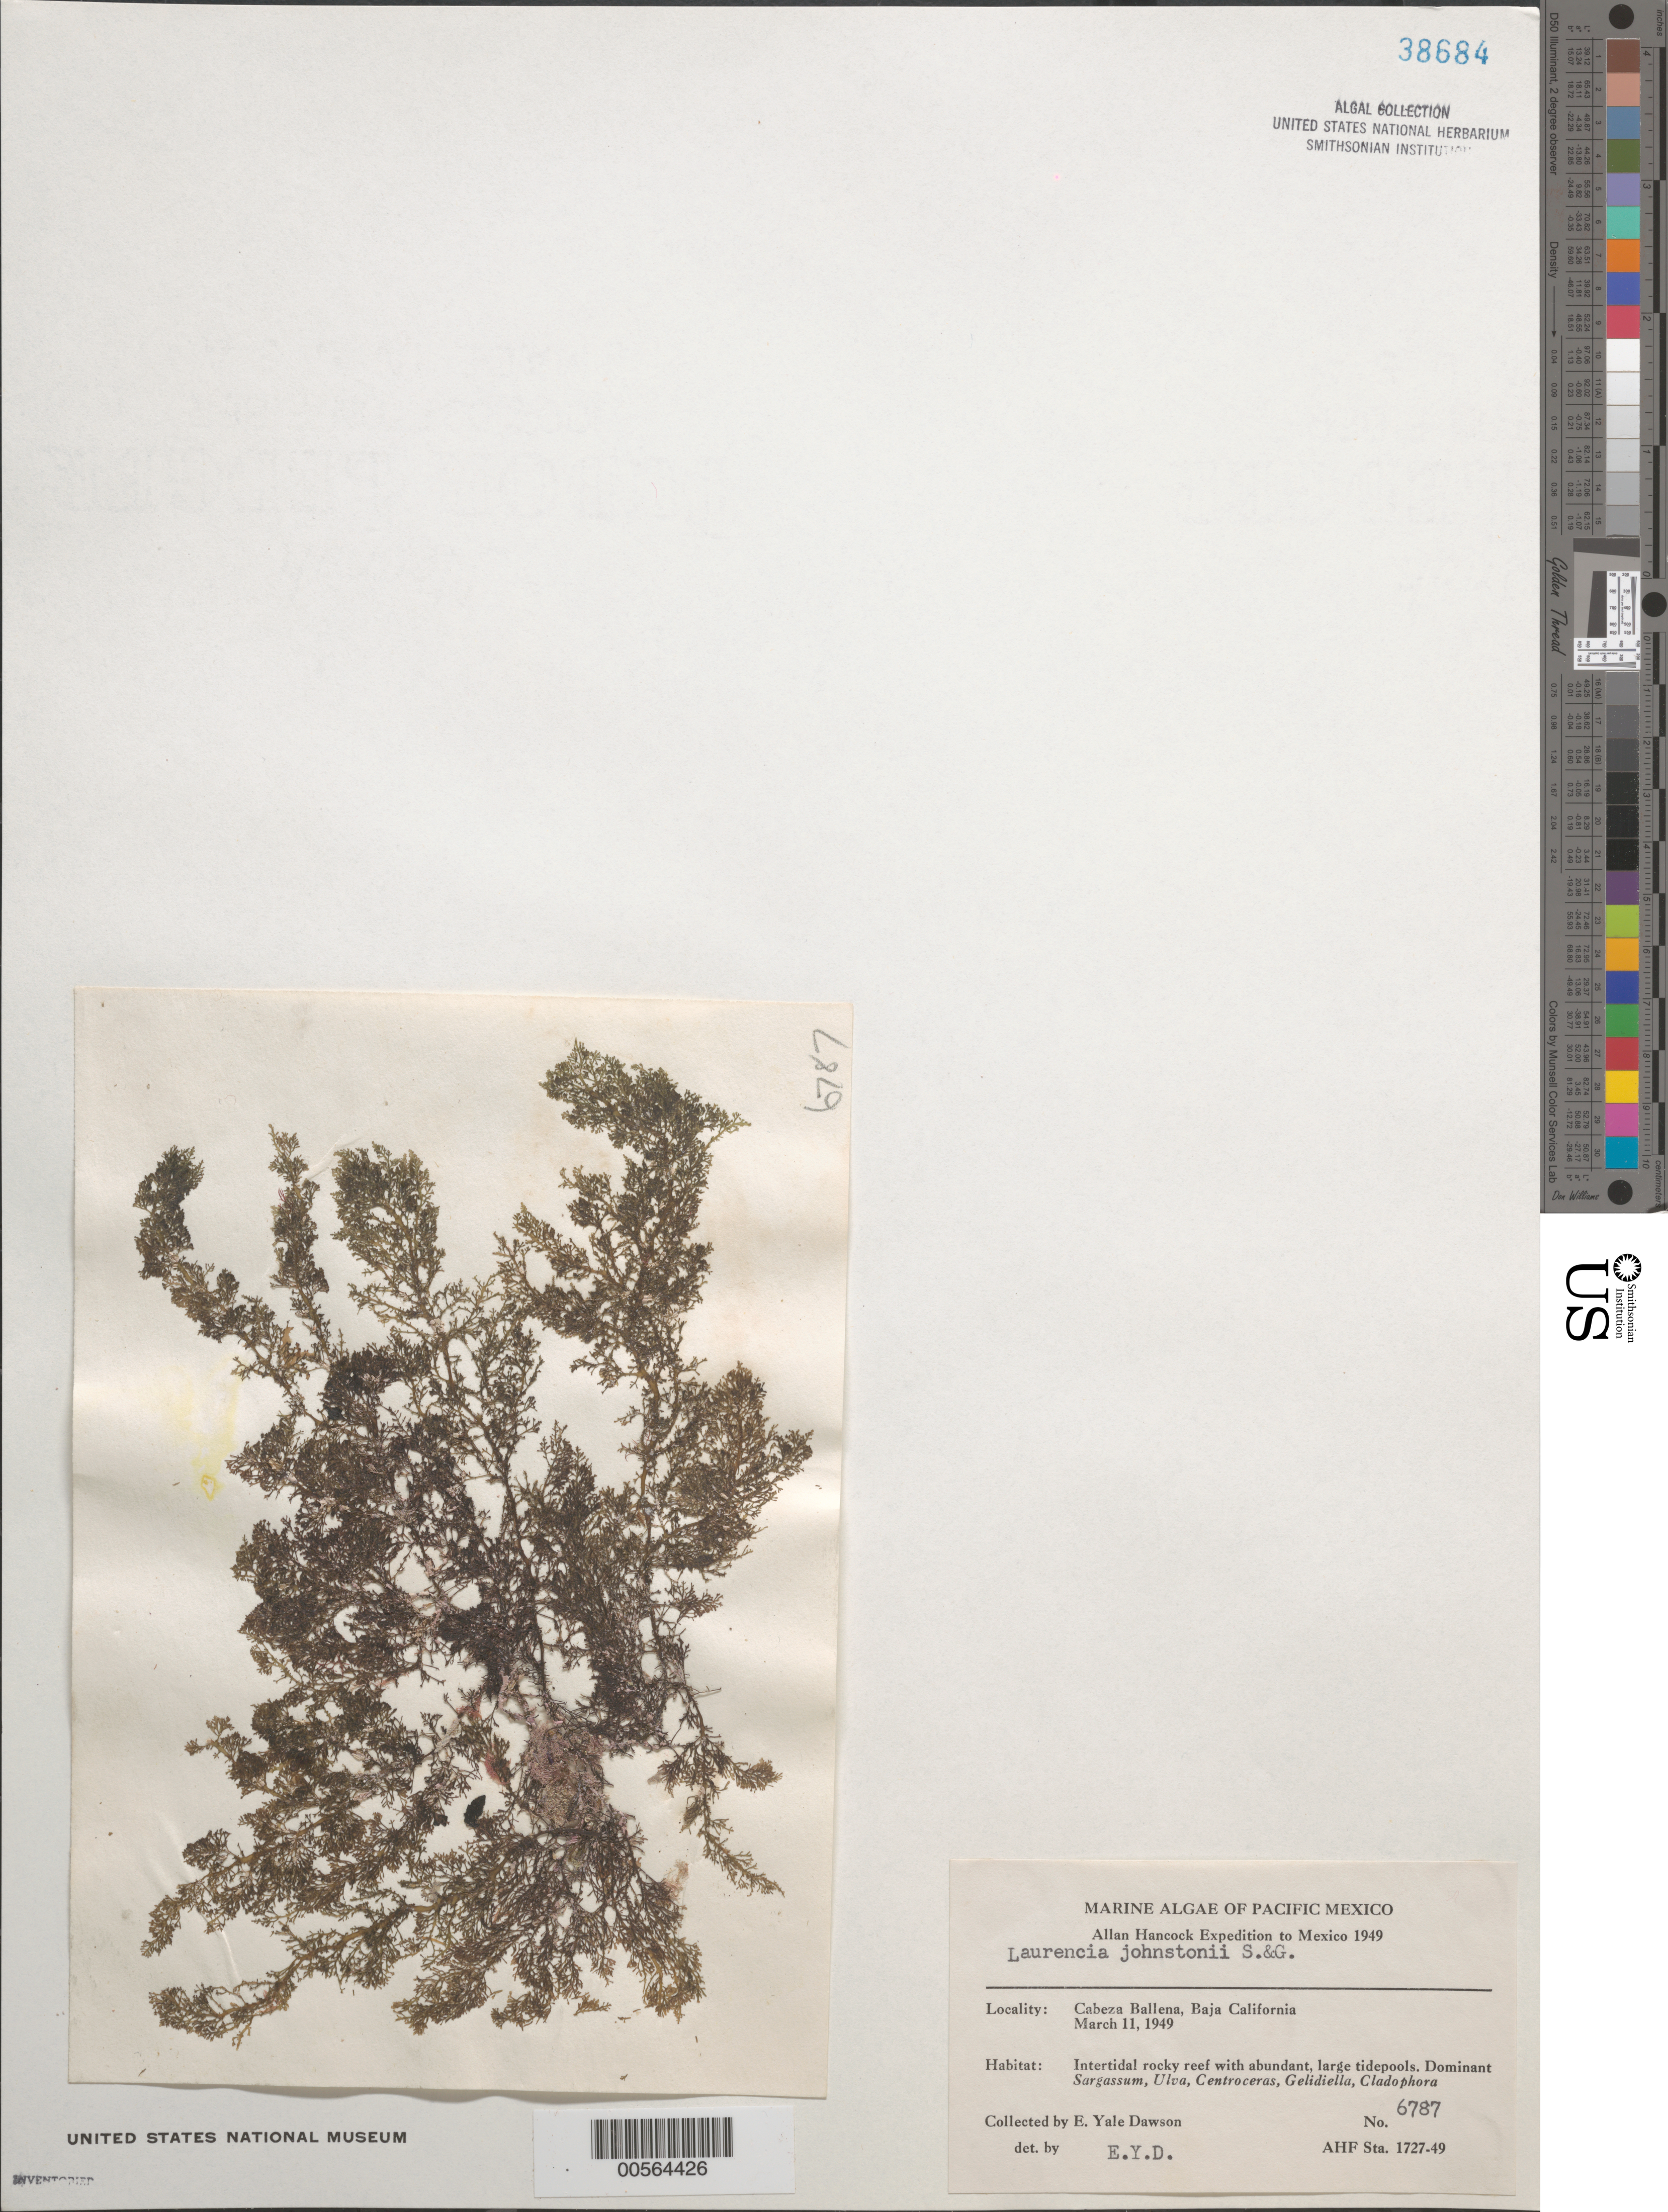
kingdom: Plantae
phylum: Rhodophyta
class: Florideophyceae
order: Ceramiales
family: Rhodomelaceae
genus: Laurencia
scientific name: Laurencia johnstonii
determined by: Dawson, E. Y.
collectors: E. Y. Dawson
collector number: EYD 6787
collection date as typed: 11 Mar 1949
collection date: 1949-03-11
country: Mexico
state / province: Baja California Sur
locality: Cabeza Ballena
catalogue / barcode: US 38684